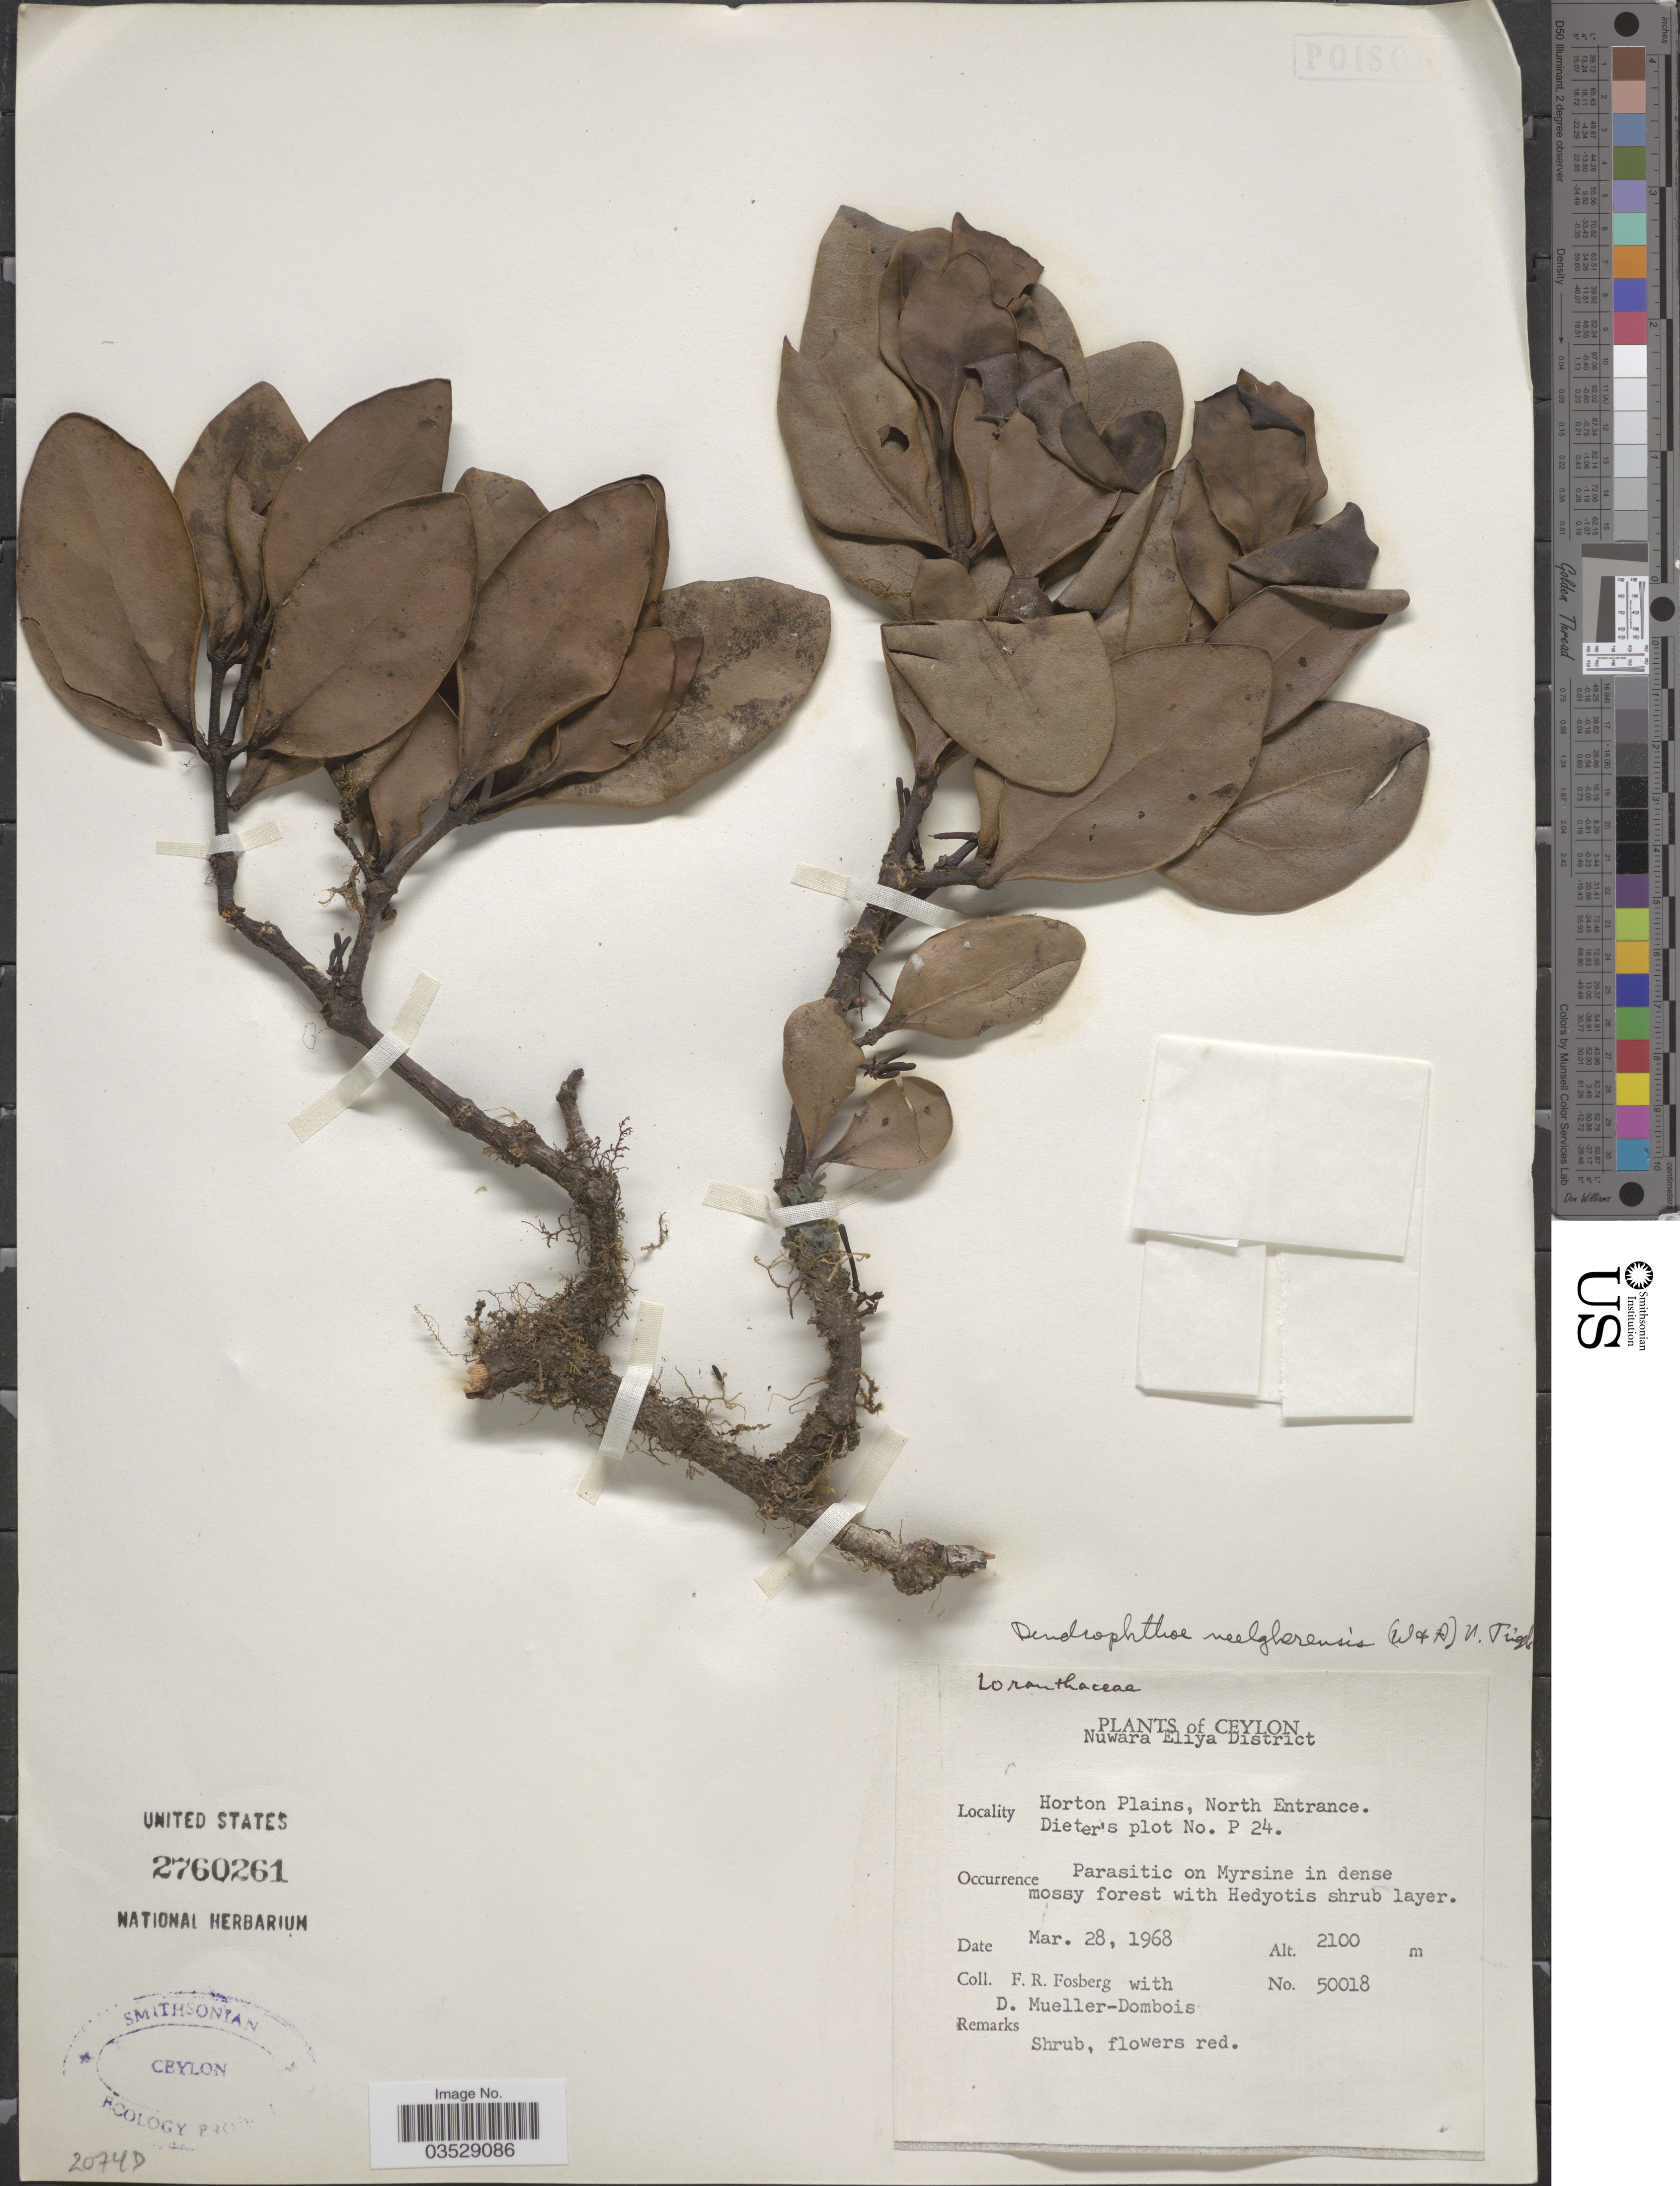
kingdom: Plantae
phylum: Tracheophyta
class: Magnoliopsida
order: Santalales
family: Loranthaceae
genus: Dendrophthoe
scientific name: Dendrophthoe trigona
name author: (Wight & Arn.) Danser ex Santapau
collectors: F. R. Fosberg & D. Mueller-Dombois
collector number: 50018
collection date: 1968-03-28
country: Sri Lanka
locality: Ceylon. Nuwara Eliya District. Horton Plains, North Entrance. Dieter's plot No. P 24.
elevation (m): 2100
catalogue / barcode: US 2760261